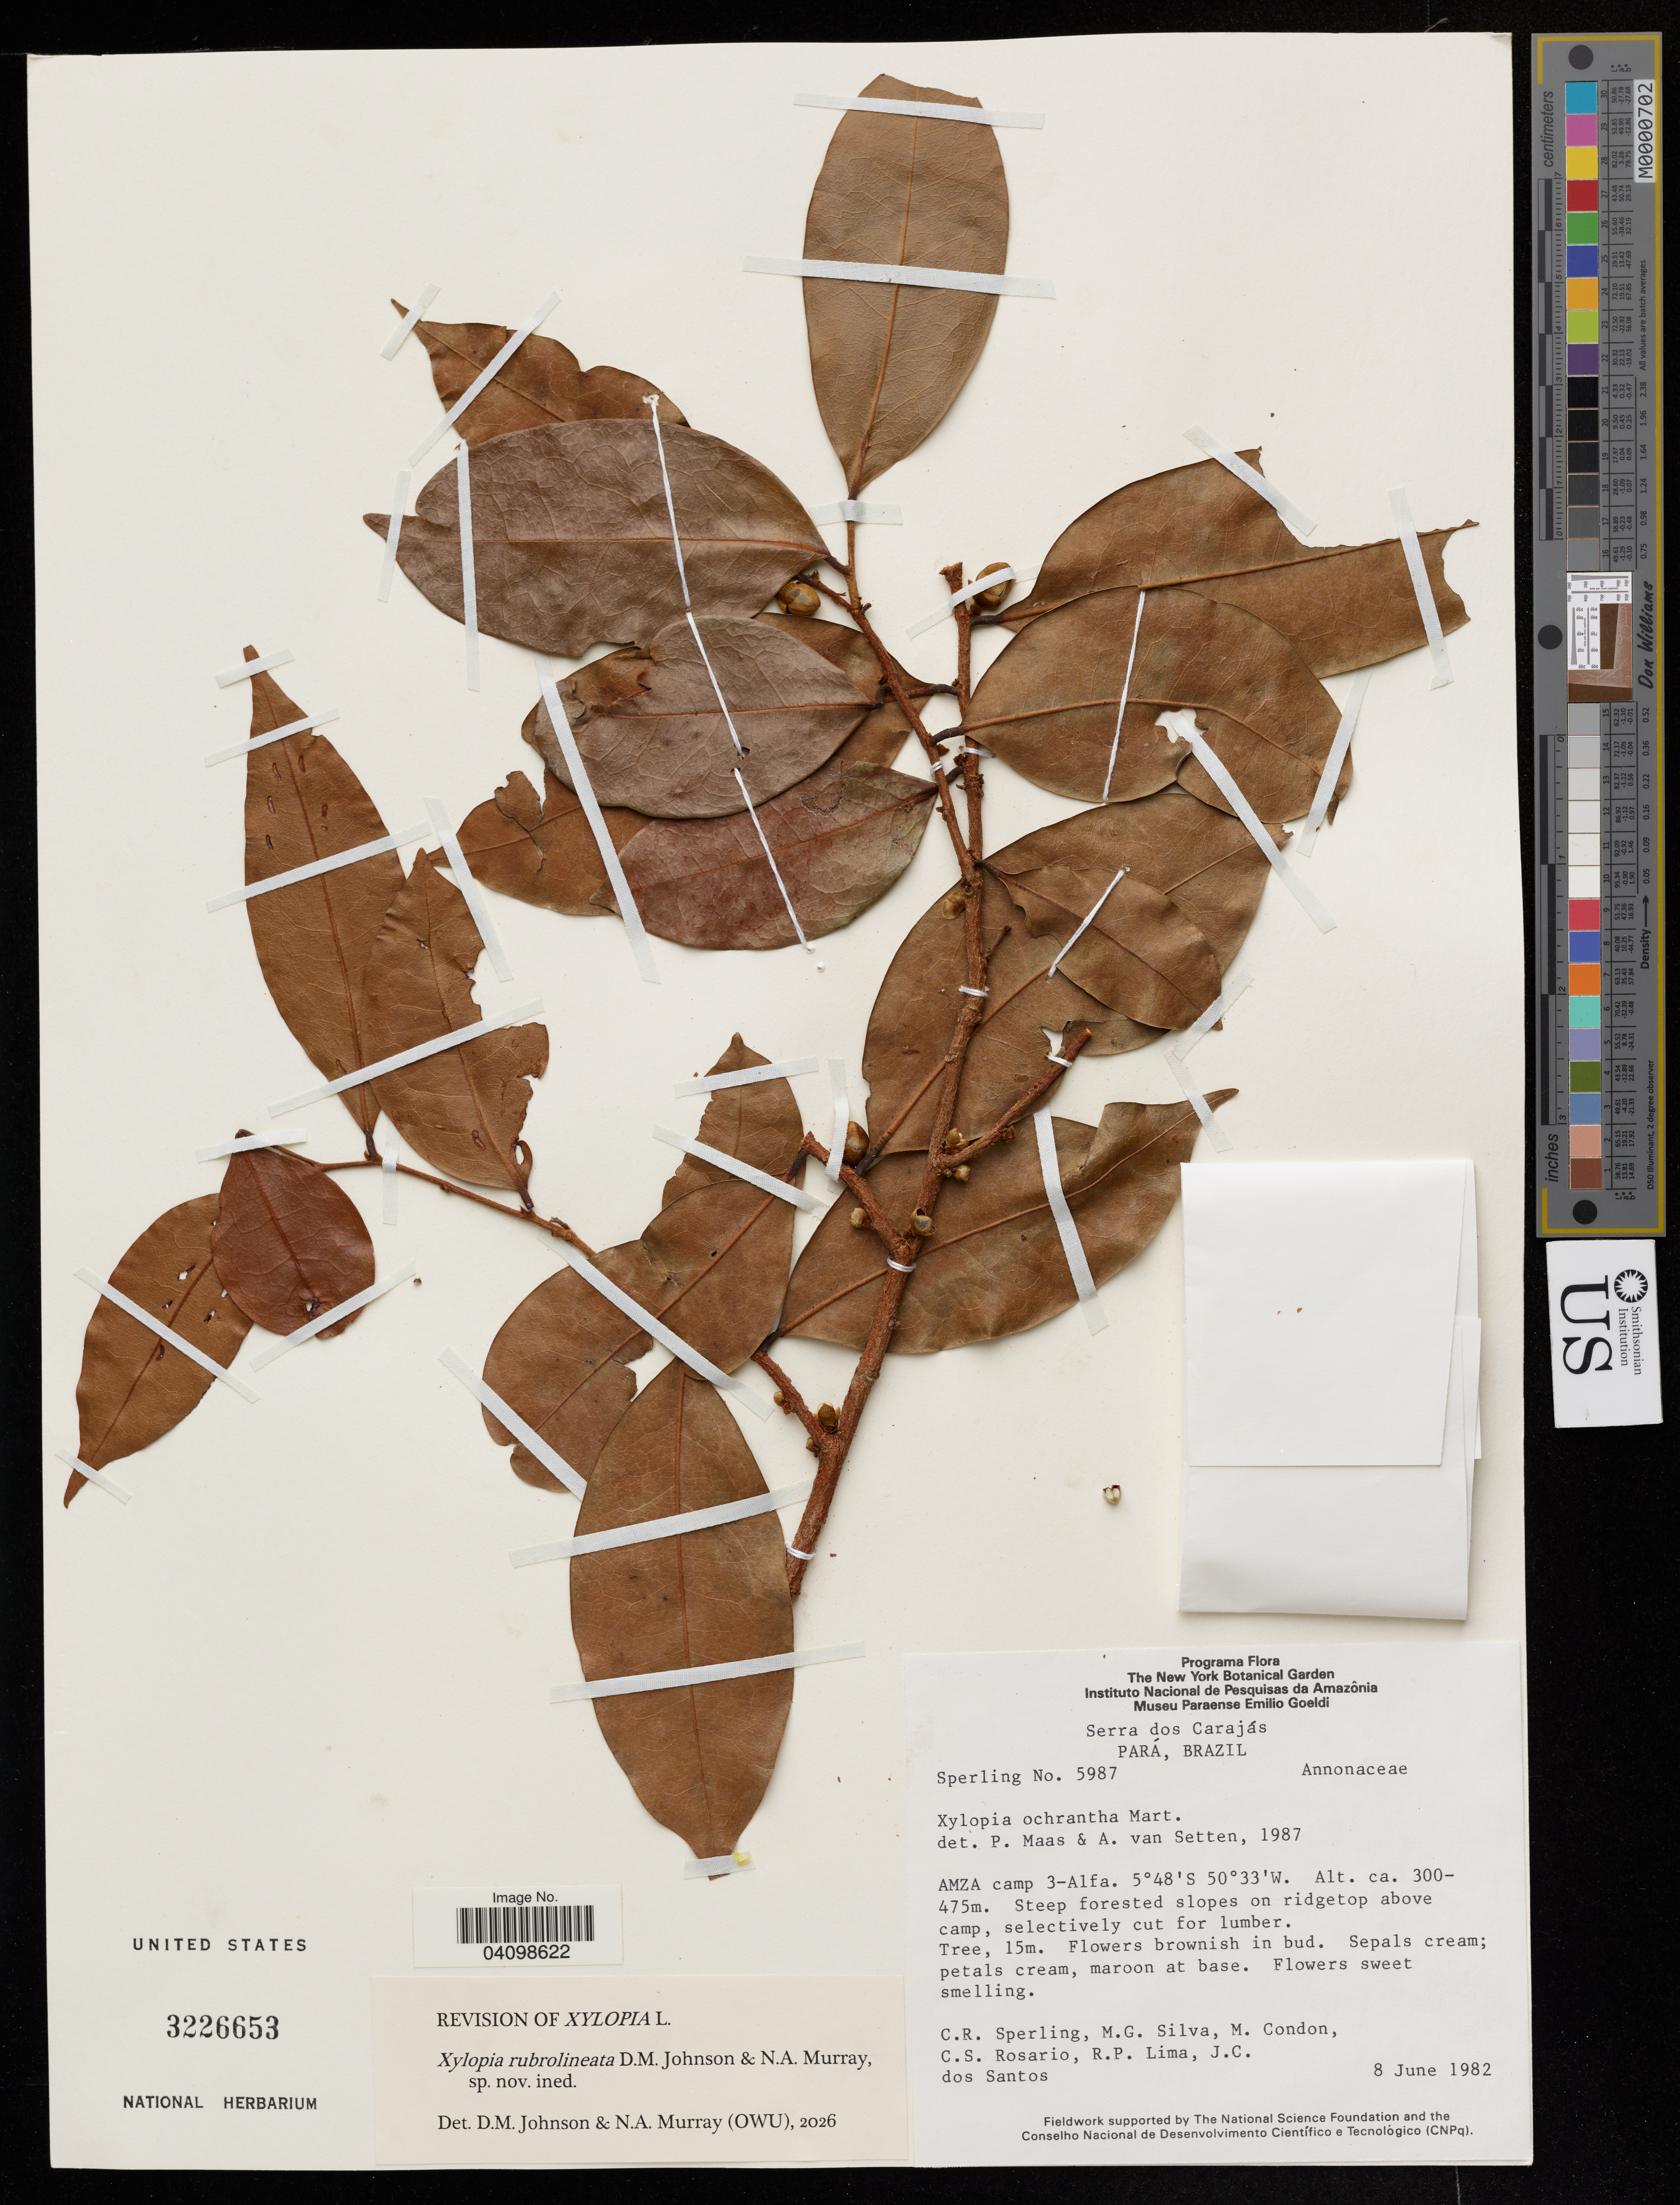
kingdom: Plantae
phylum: Tracheophyta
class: Magnoliopsida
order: Magnoliales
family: Annonaceae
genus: Xylopia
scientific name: Xylopia ochrantha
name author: Mart.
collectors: C. R. Sperling, M. G. Silva, M. Condon & C. S. Rosario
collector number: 5987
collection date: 1982-06-08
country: Brazil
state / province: Pará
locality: Amza camp 3-Alfa.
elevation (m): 300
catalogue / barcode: US 3226653